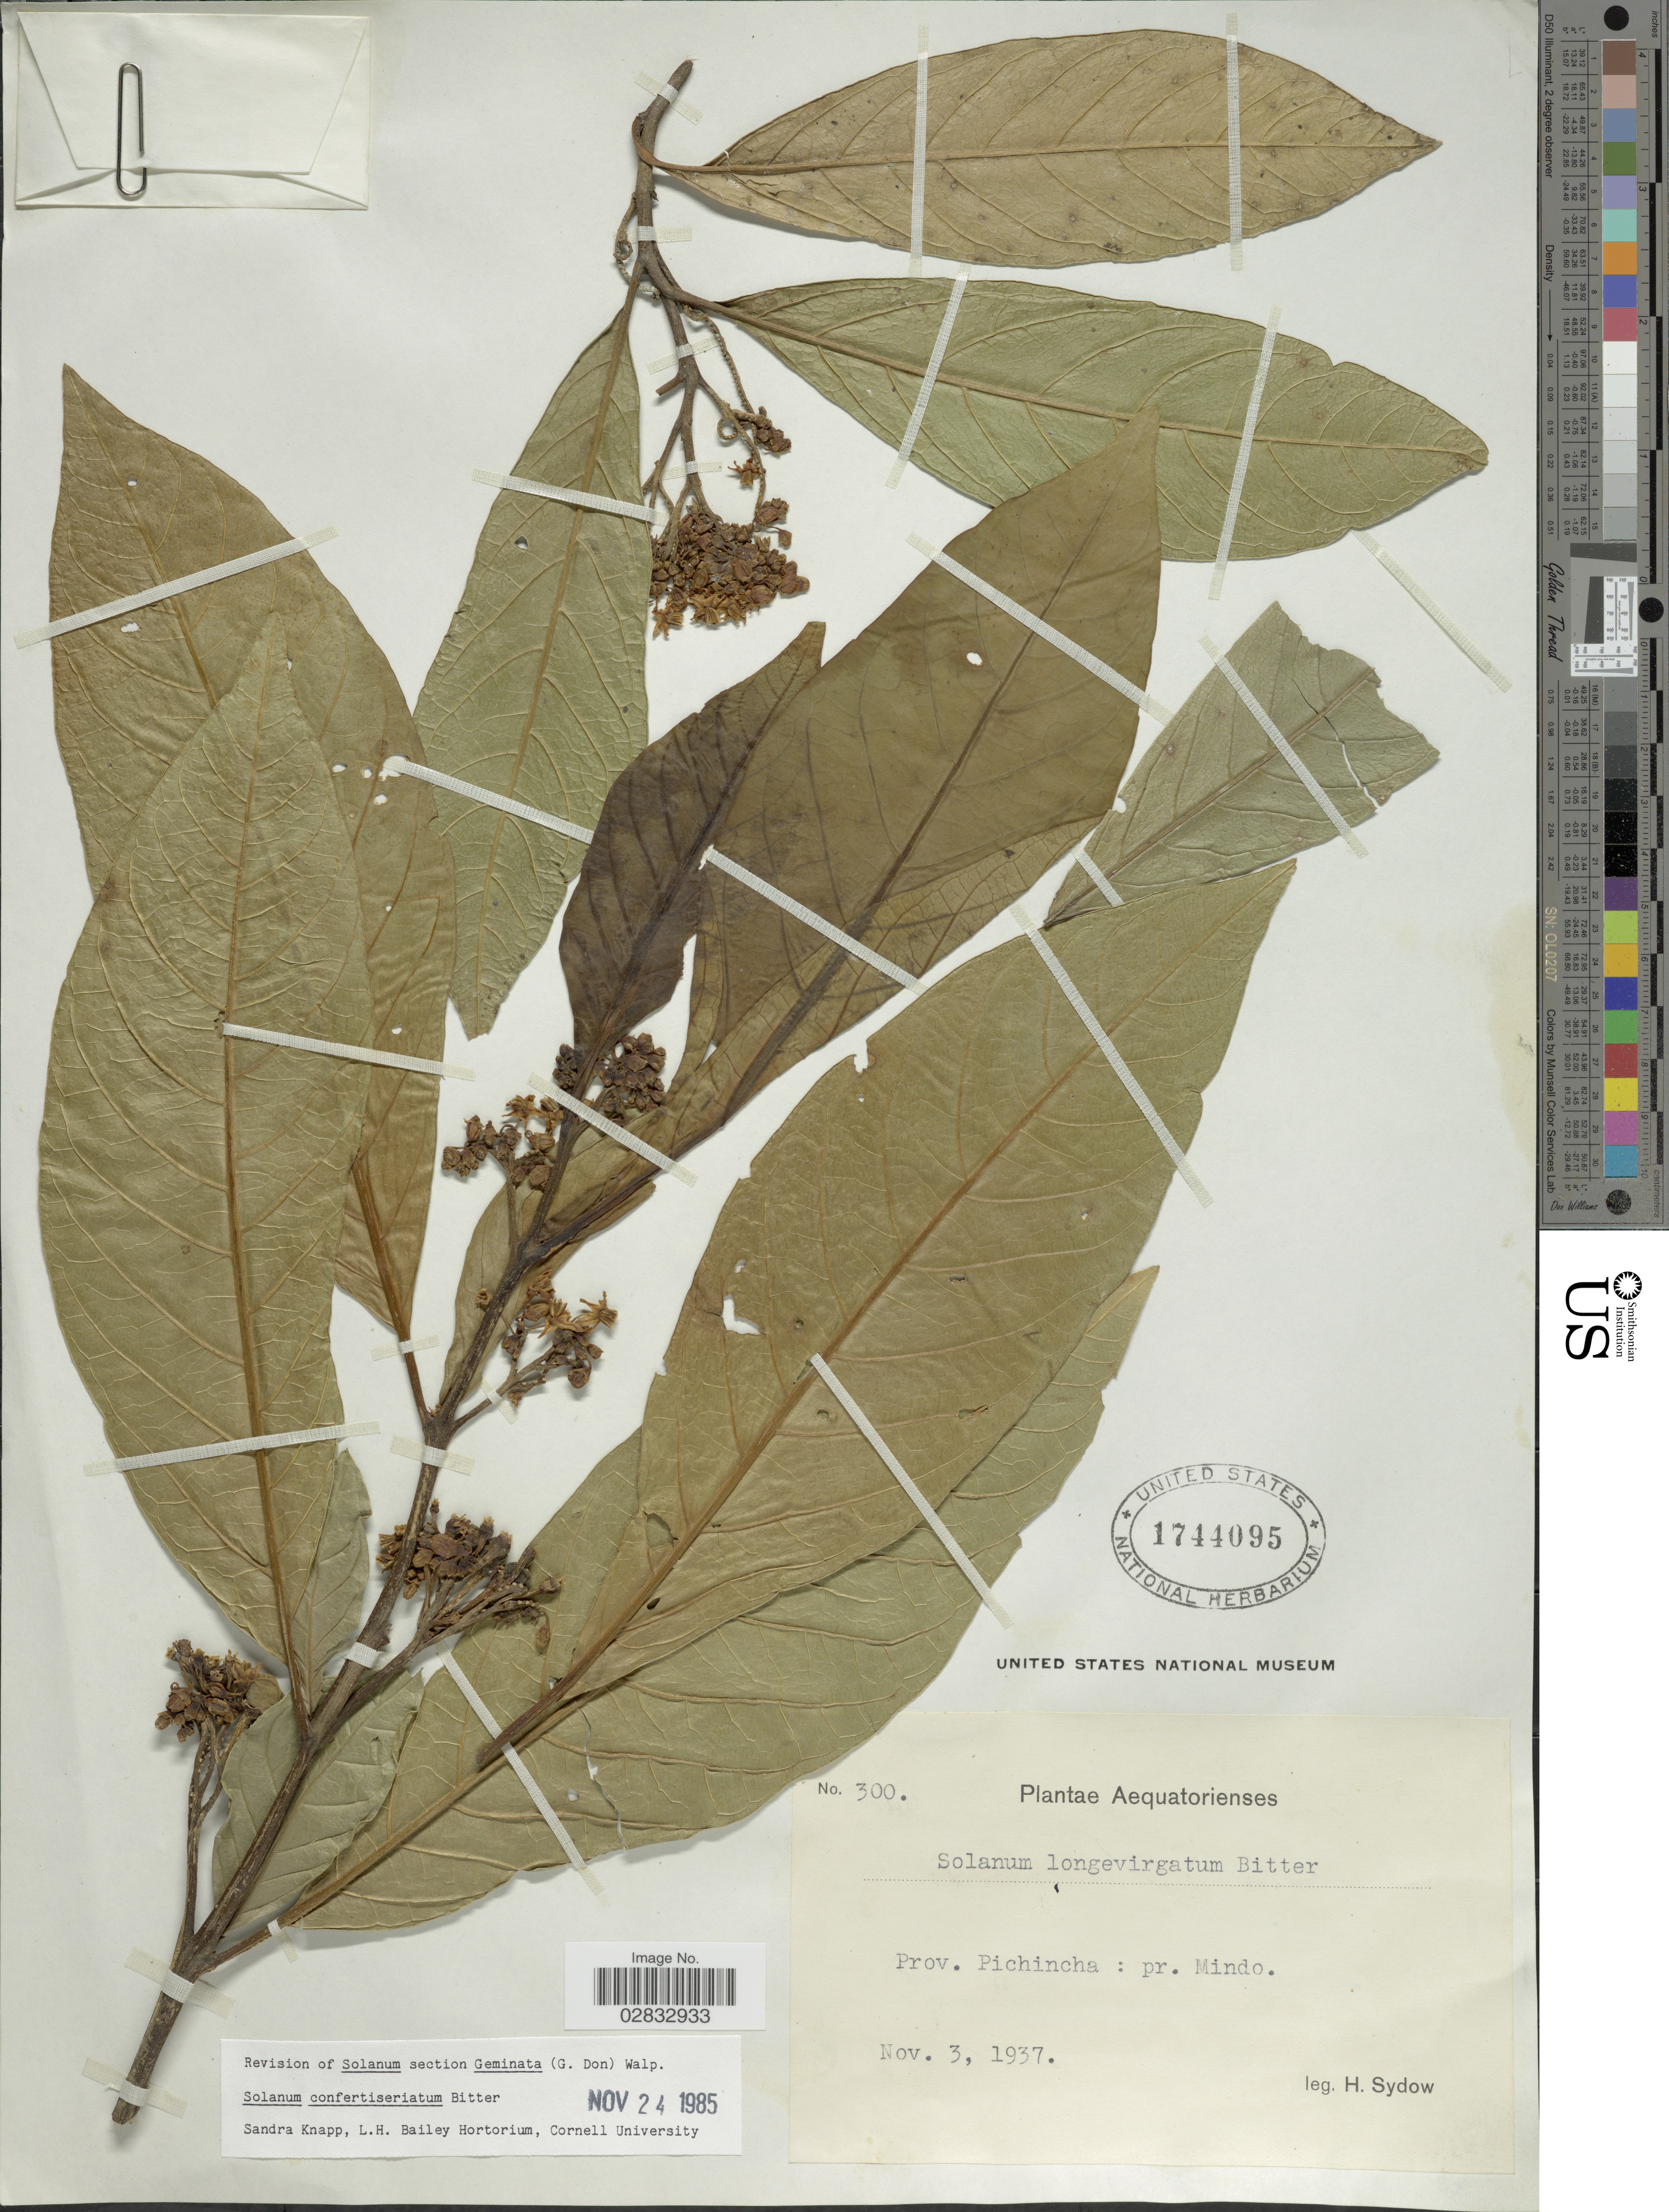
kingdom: Plantae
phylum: Tracheophyta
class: Magnoliopsida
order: Solanales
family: Solanaceae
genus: Solanum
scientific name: Solanum confertiseriatum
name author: Bitter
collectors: H. Sydow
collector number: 300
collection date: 1937-11-03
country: Ecuador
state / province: Pichincha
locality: Pr. Mindo.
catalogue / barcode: US 1744095